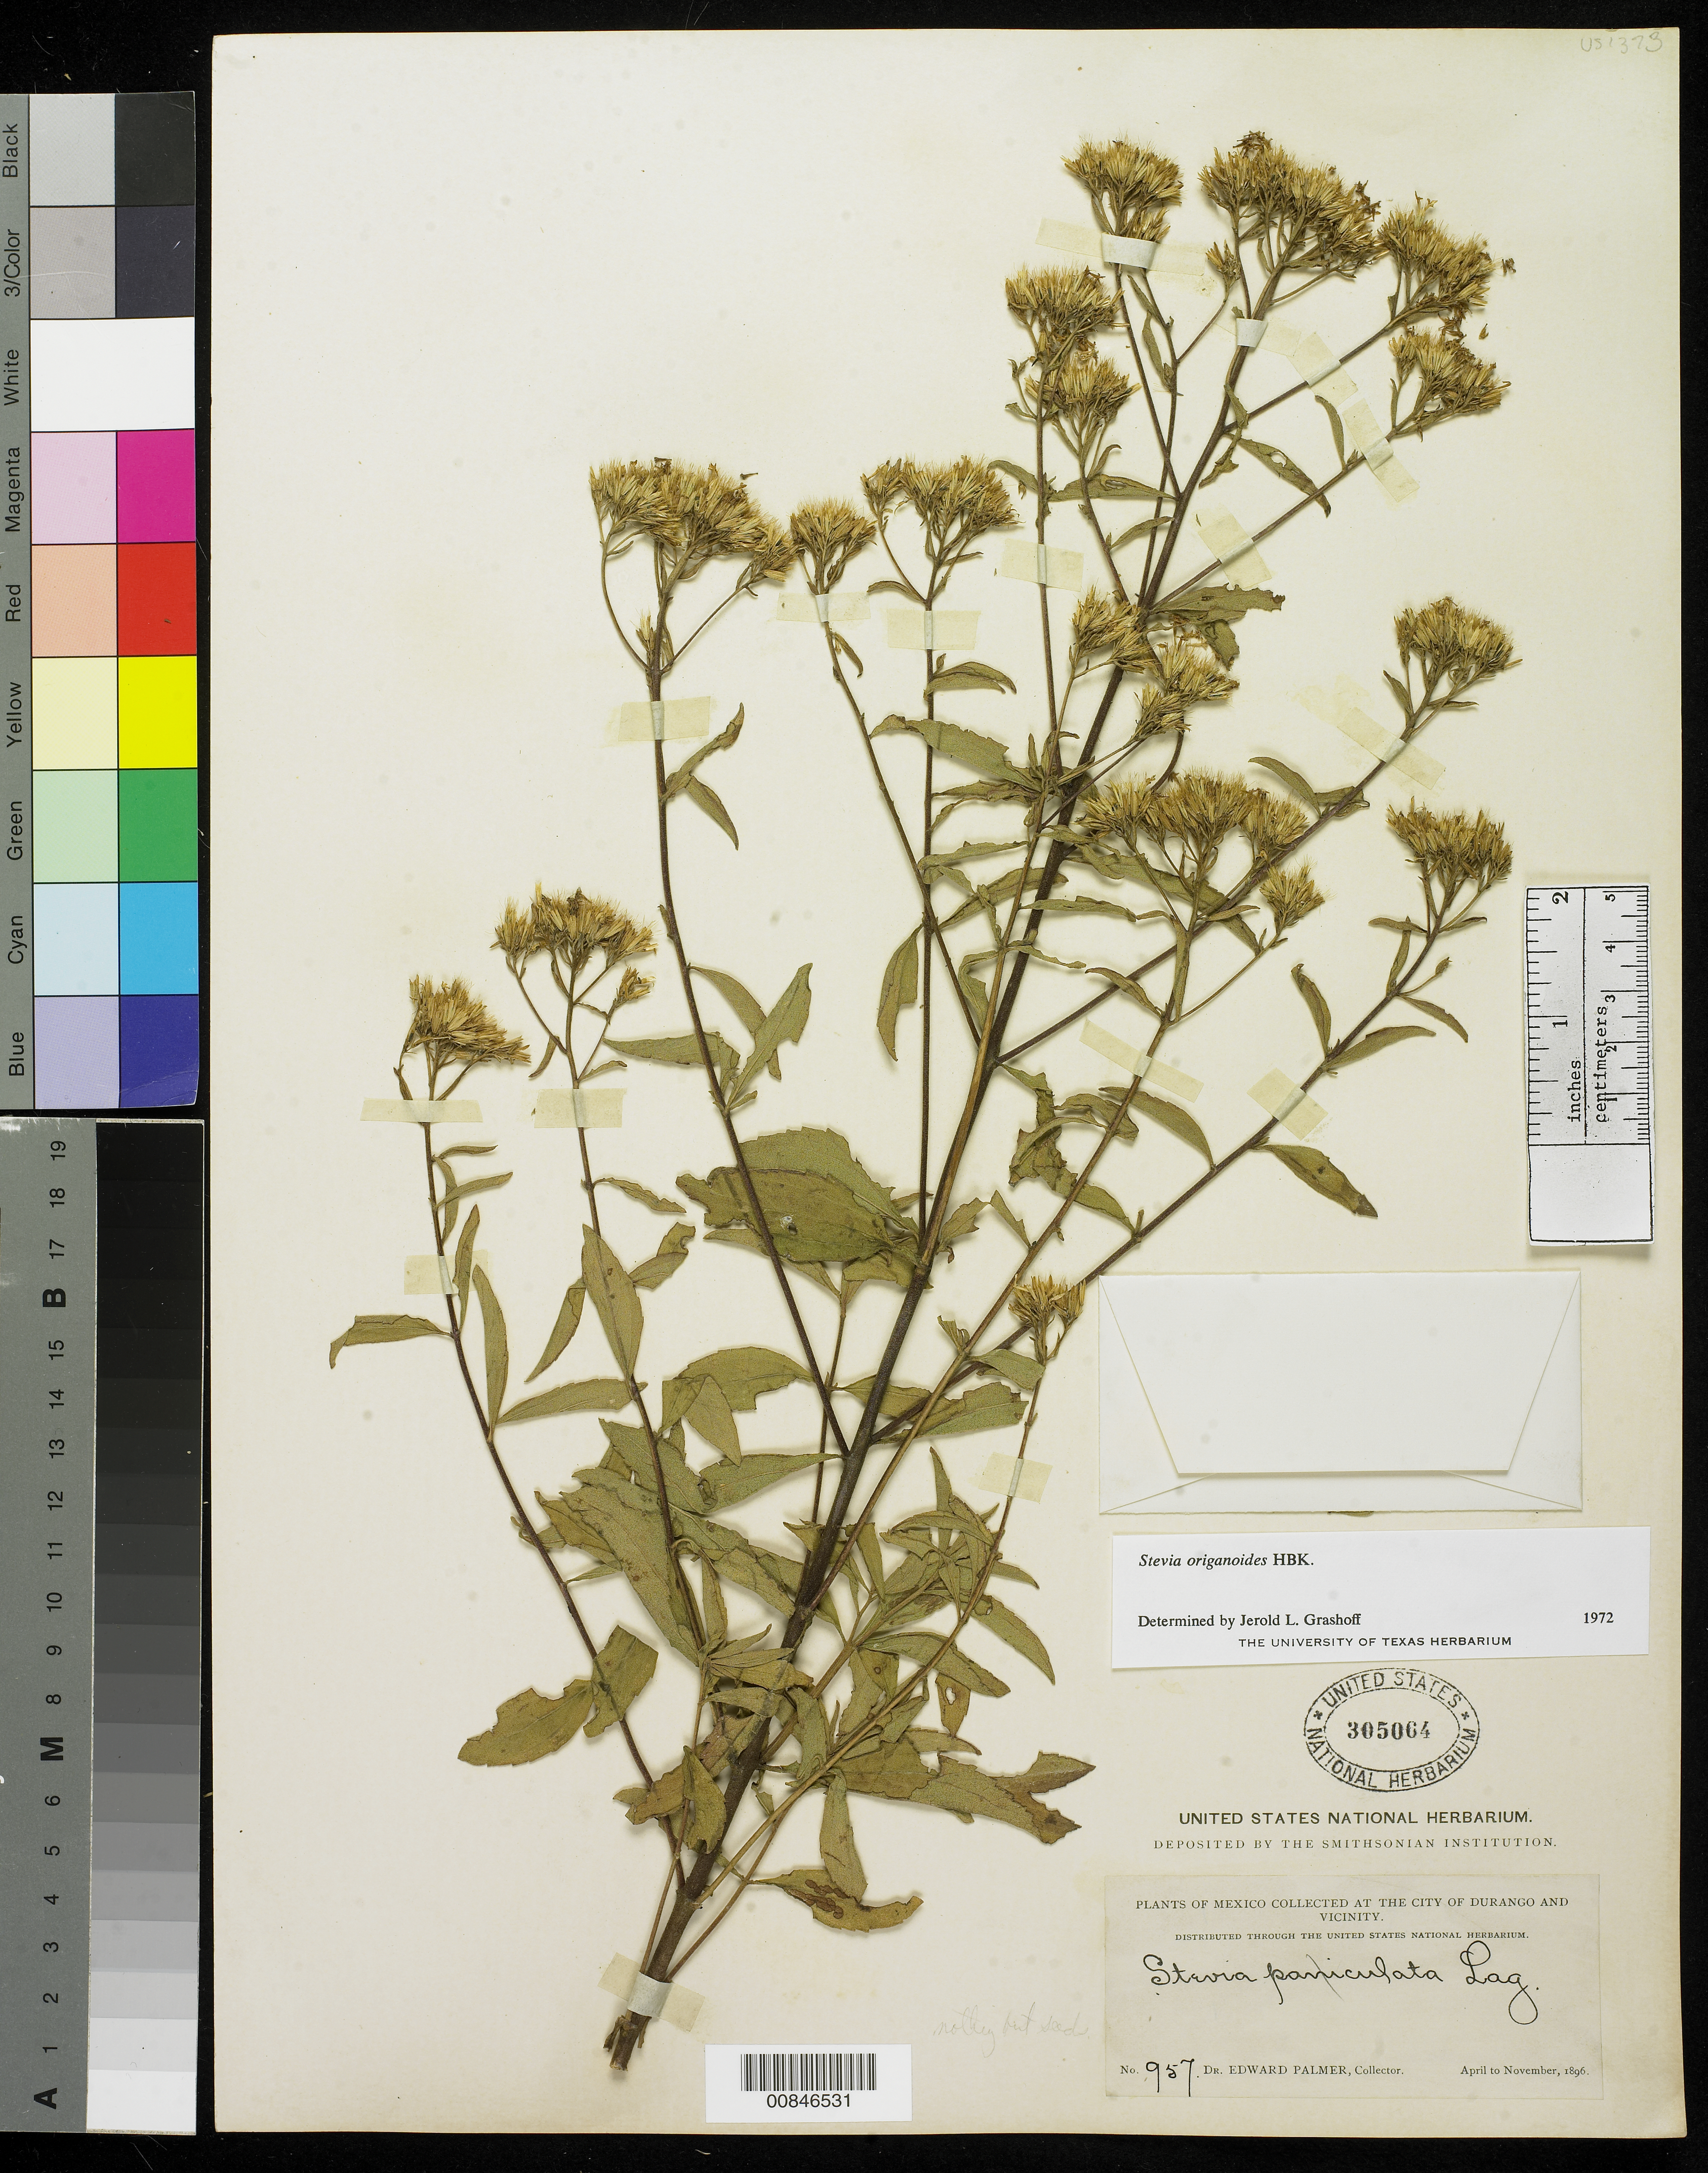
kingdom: Plantae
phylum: Tracheophyta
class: Magnoliopsida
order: Asterales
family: Asteraceae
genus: Stevia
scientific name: Stevia origanoides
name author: Kunth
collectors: E. Palmer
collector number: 957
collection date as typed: Apr 1896 to -- Nov 1896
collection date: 1896-04/1896-11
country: Mexico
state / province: Durango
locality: City of Durango and vicinity.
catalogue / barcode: US 305064